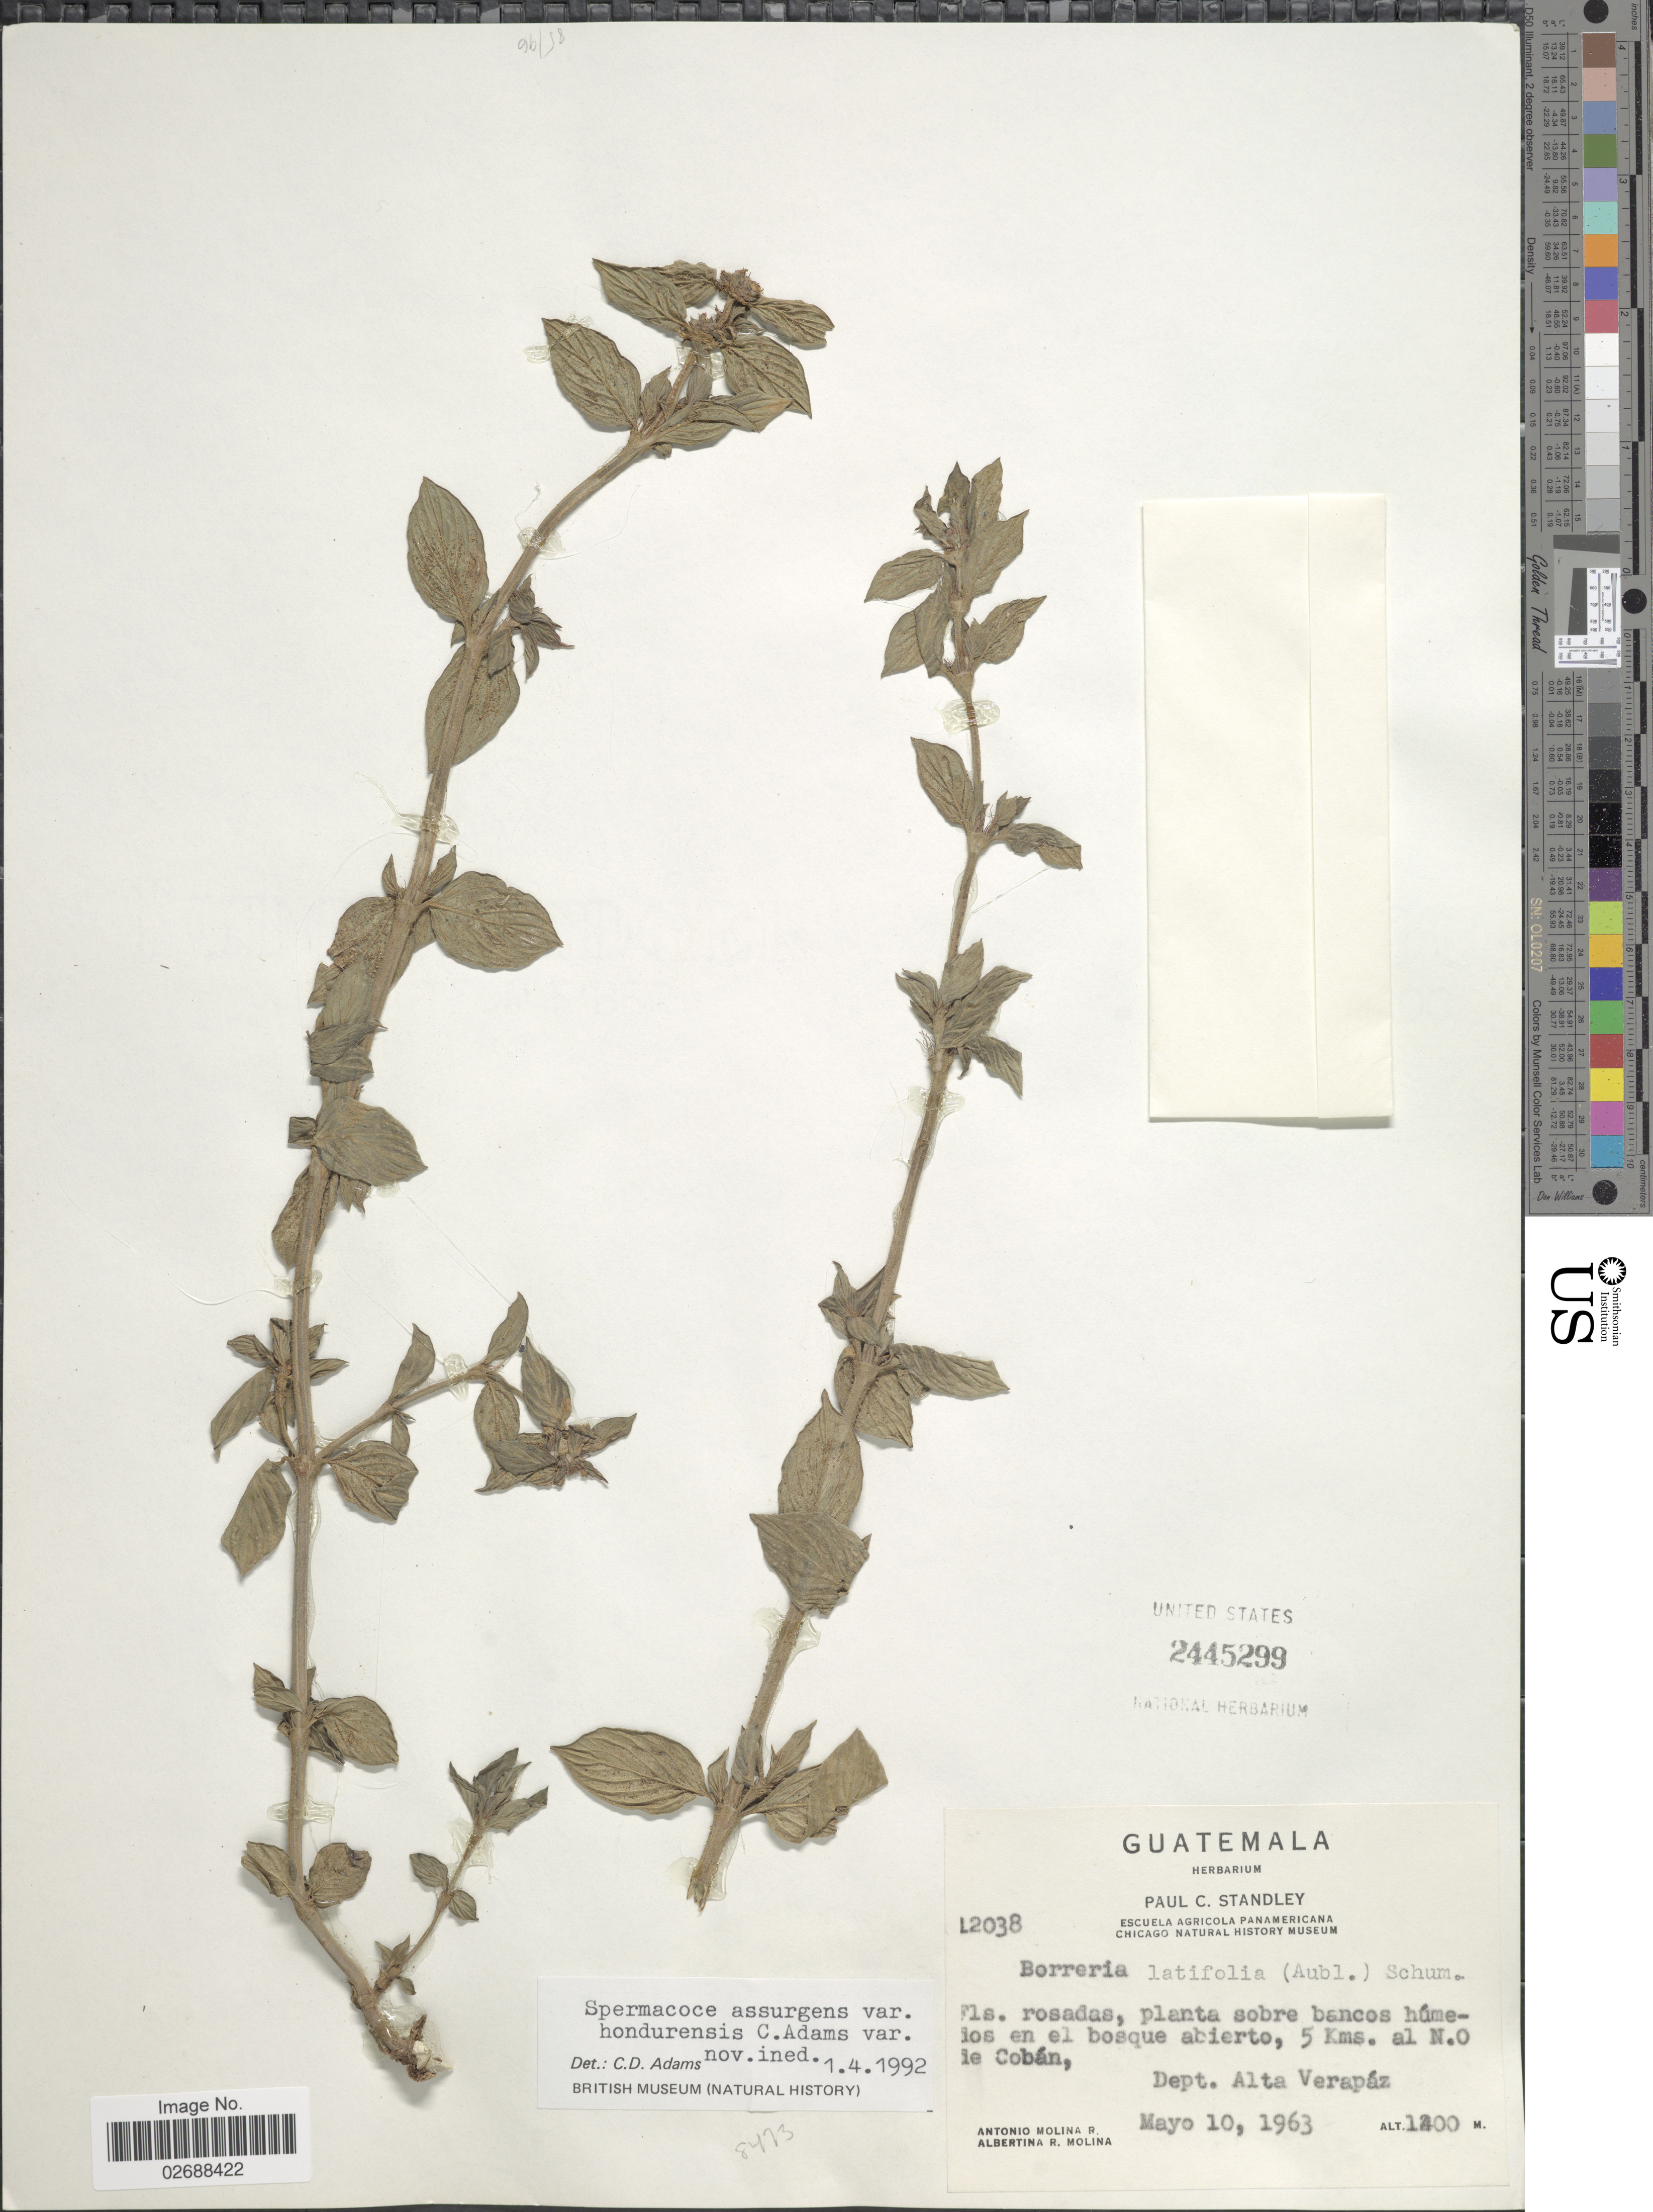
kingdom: Plantae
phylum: Tracheophyta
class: Magnoliopsida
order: Gentianales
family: Rubiaceae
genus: Spermacoce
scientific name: Spermacoce assurgens var. hondurensis C.D. Adams var. nov. ined.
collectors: A. Molina R. & A. R. Molina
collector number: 12038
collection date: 1963-05-10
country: Guatemala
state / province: Alta Verapaz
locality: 5 Kms. al N.O de Cobán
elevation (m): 1400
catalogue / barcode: US 2445299